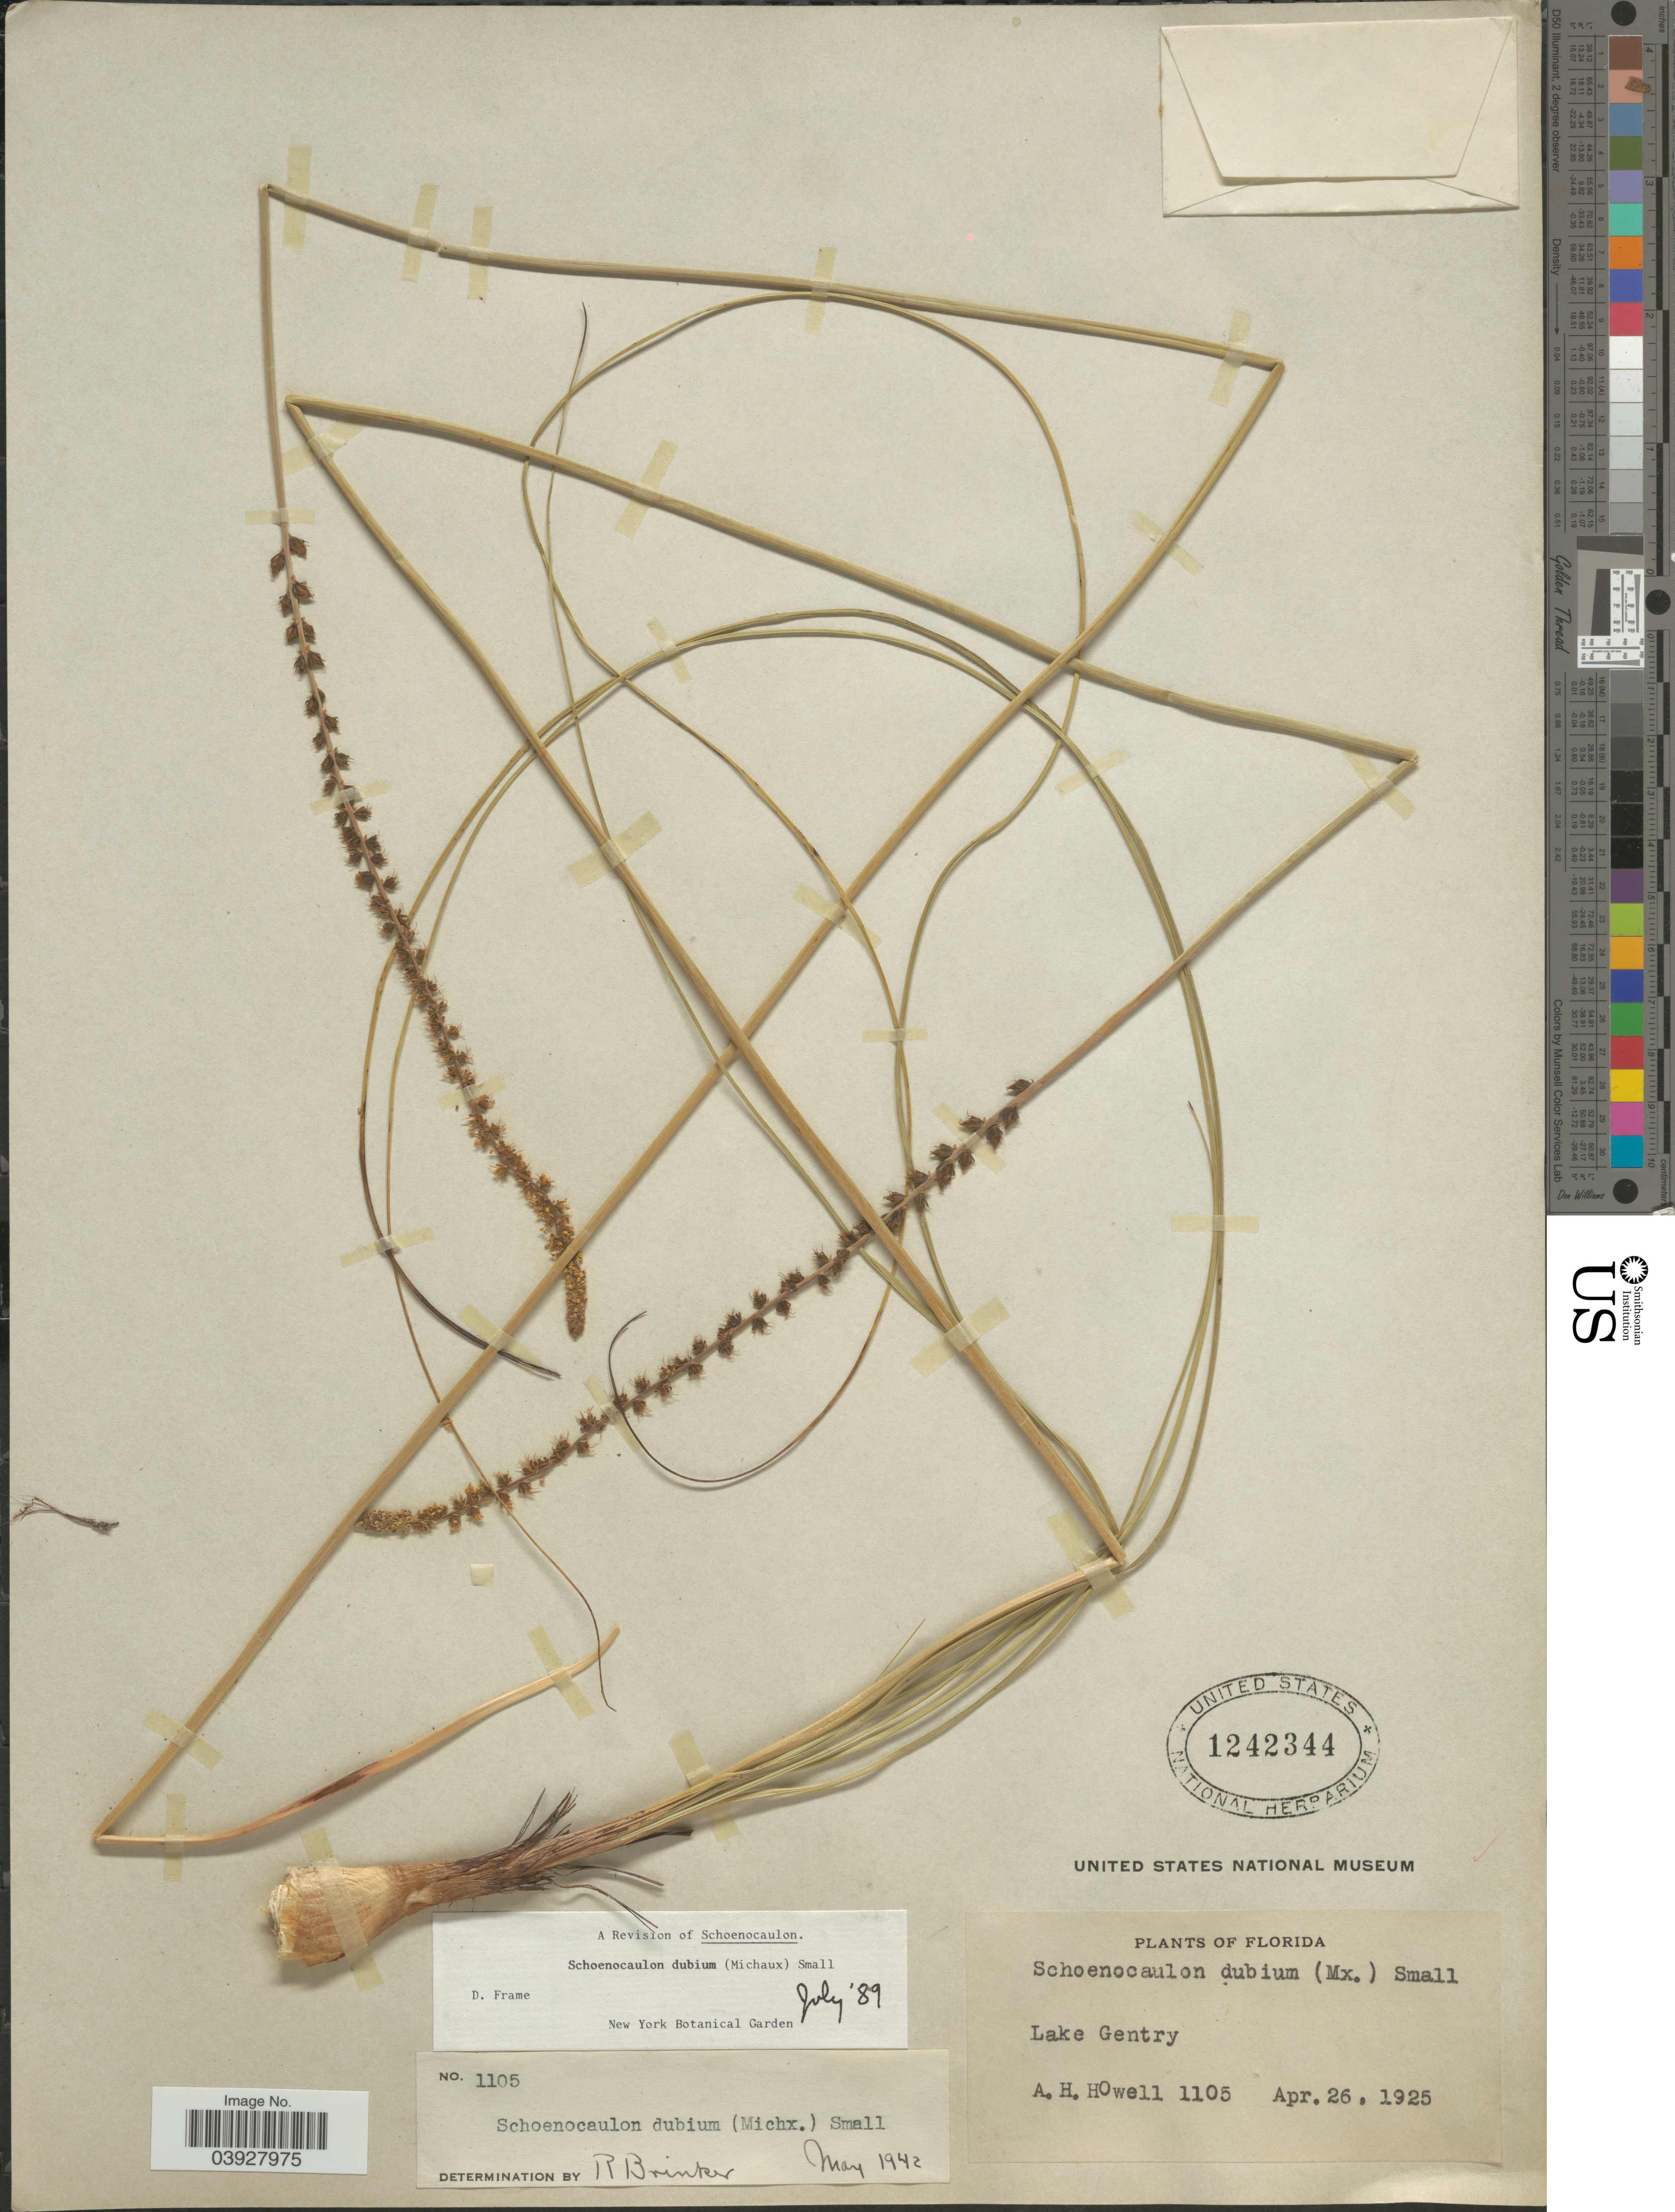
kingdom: Plantae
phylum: Tracheophyta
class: Liliopsida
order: Liliales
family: Melanthiaceae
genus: Schoenocaulon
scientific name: Schoenocaulon dubium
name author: (Michx.) Small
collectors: A. Howell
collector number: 1105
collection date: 1925-04-26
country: United States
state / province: Florida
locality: Lake Gentry.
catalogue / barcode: US 1242344